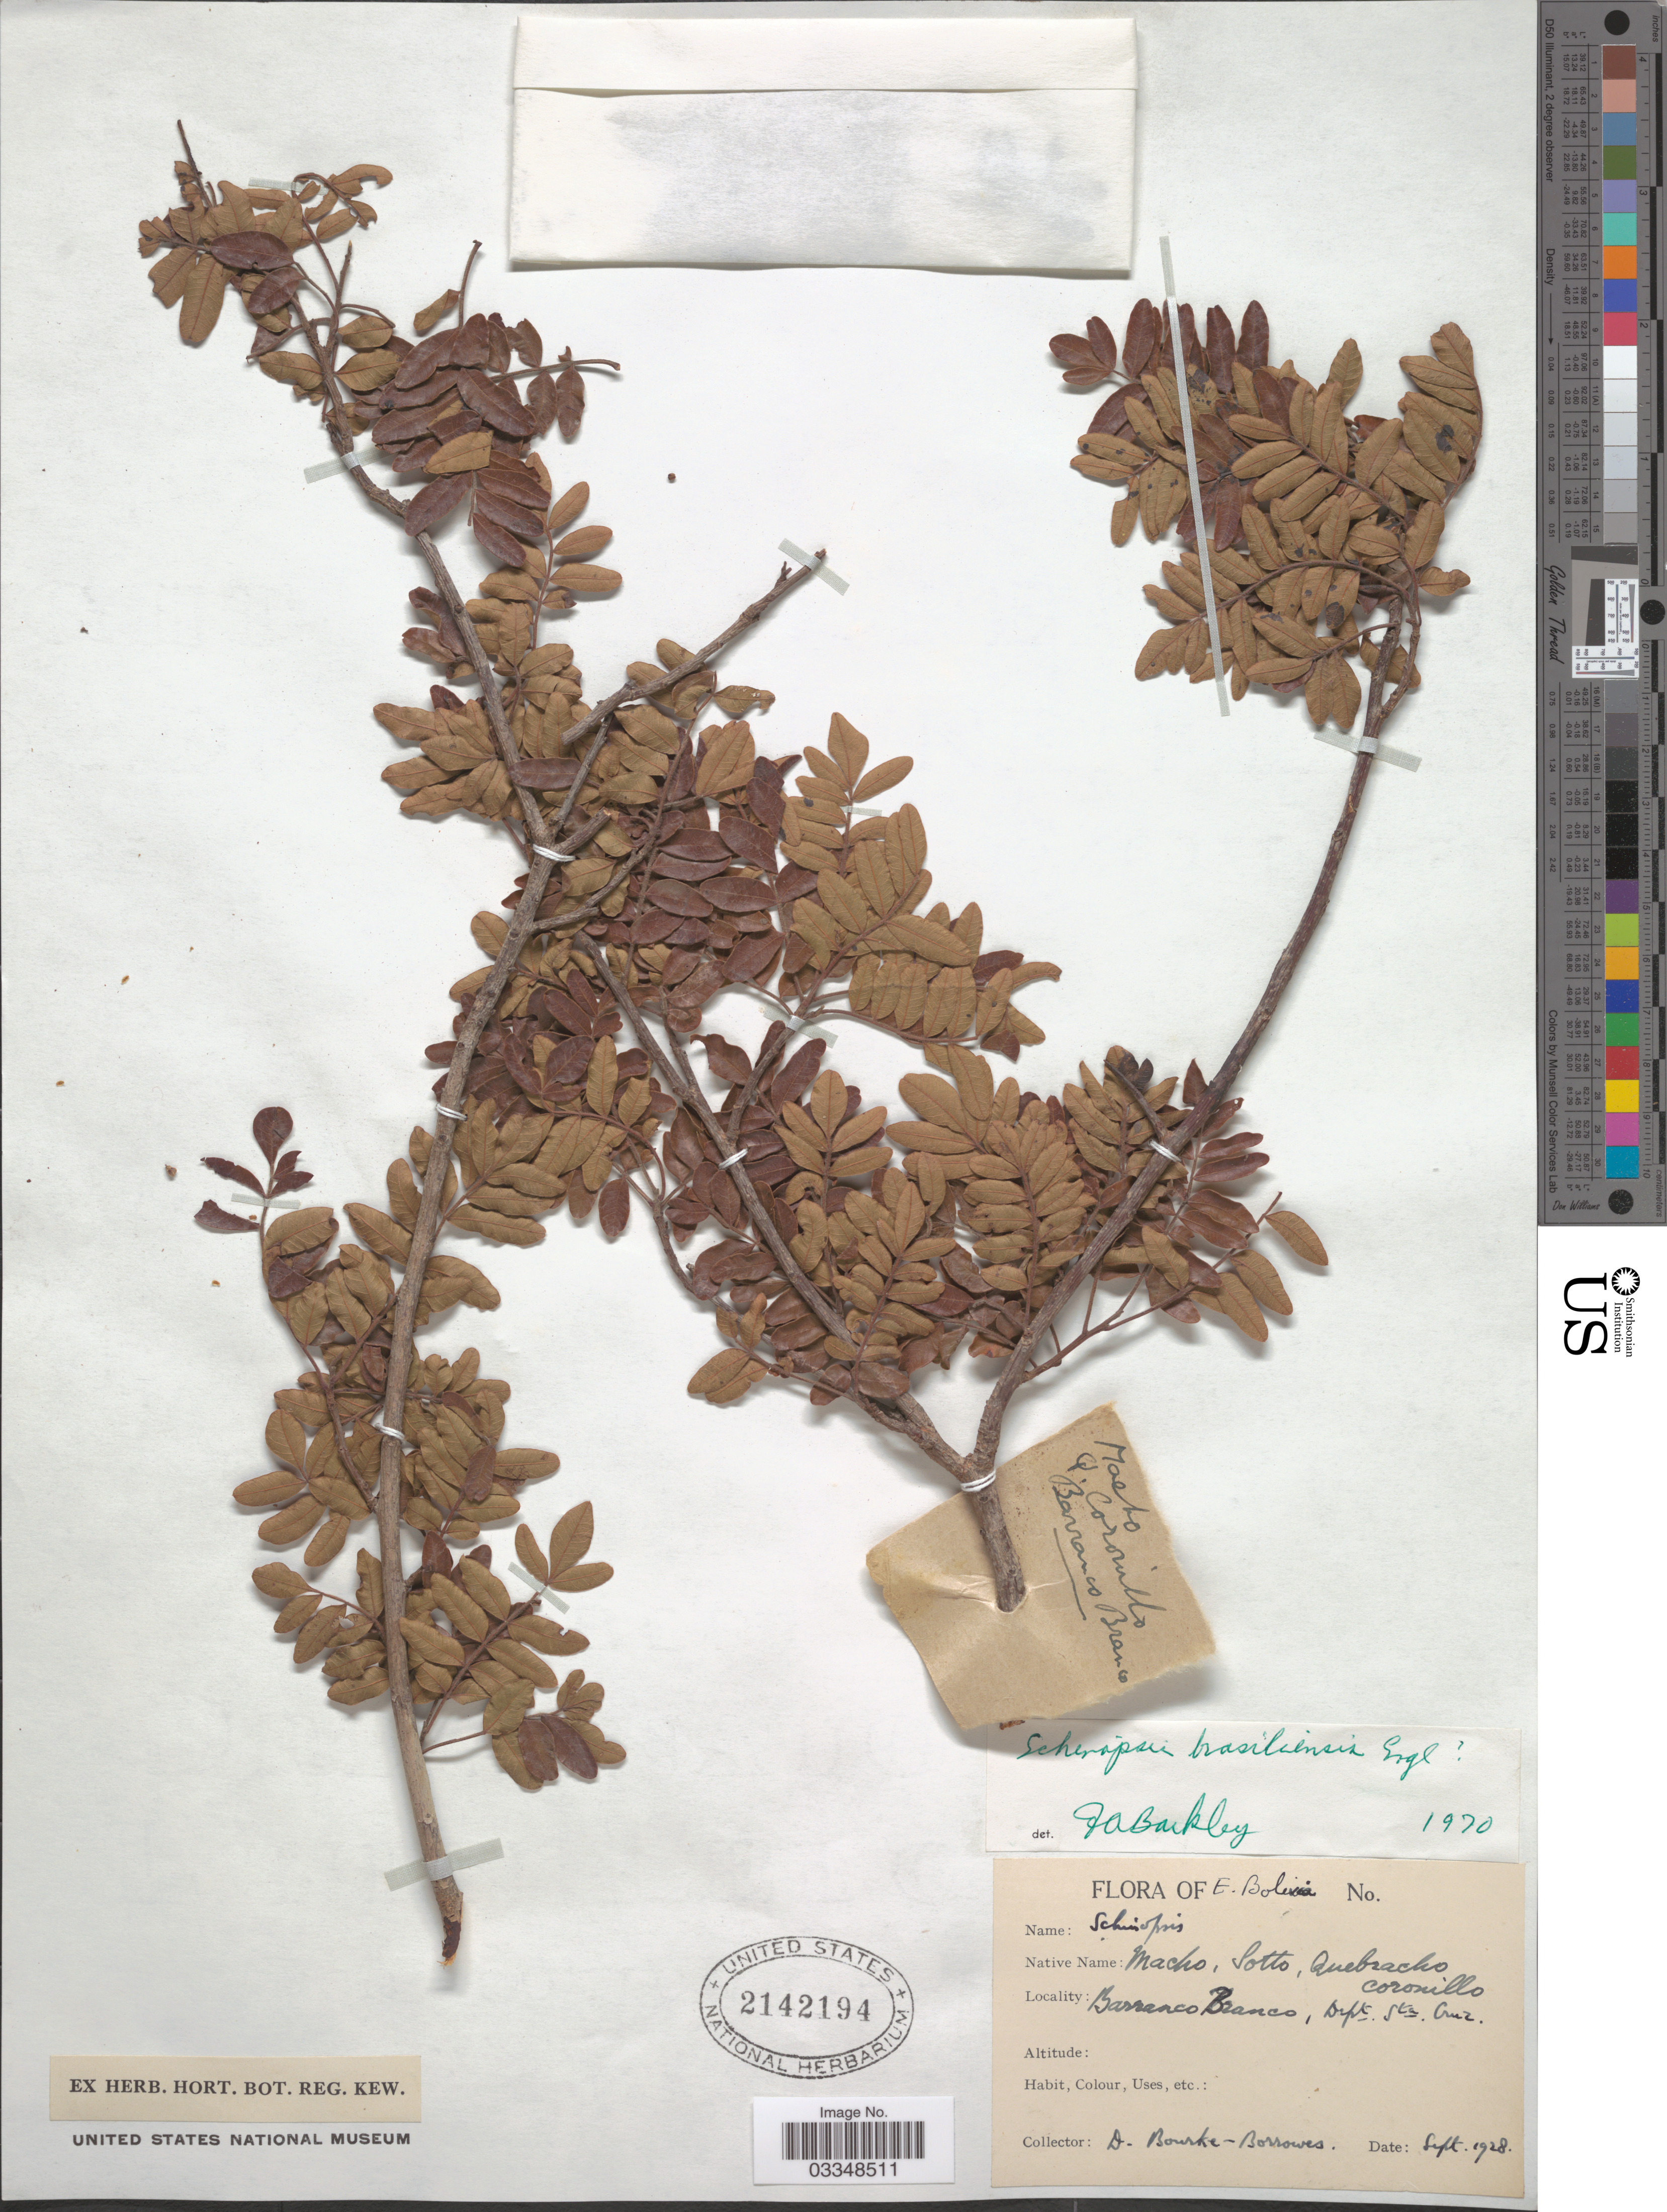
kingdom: Plantae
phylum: Tracheophyta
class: Magnoliopsida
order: Sapindales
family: Anacardiaceae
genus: Schinopsis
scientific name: Schinopsis brasiliensis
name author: Engl.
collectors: D. Bourke-Borrowes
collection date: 1928-09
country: Bolivia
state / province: Santa Cruz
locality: E. Bolivia. Barranco Branco, Dept. Sta. Cruz.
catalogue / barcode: US 2142194